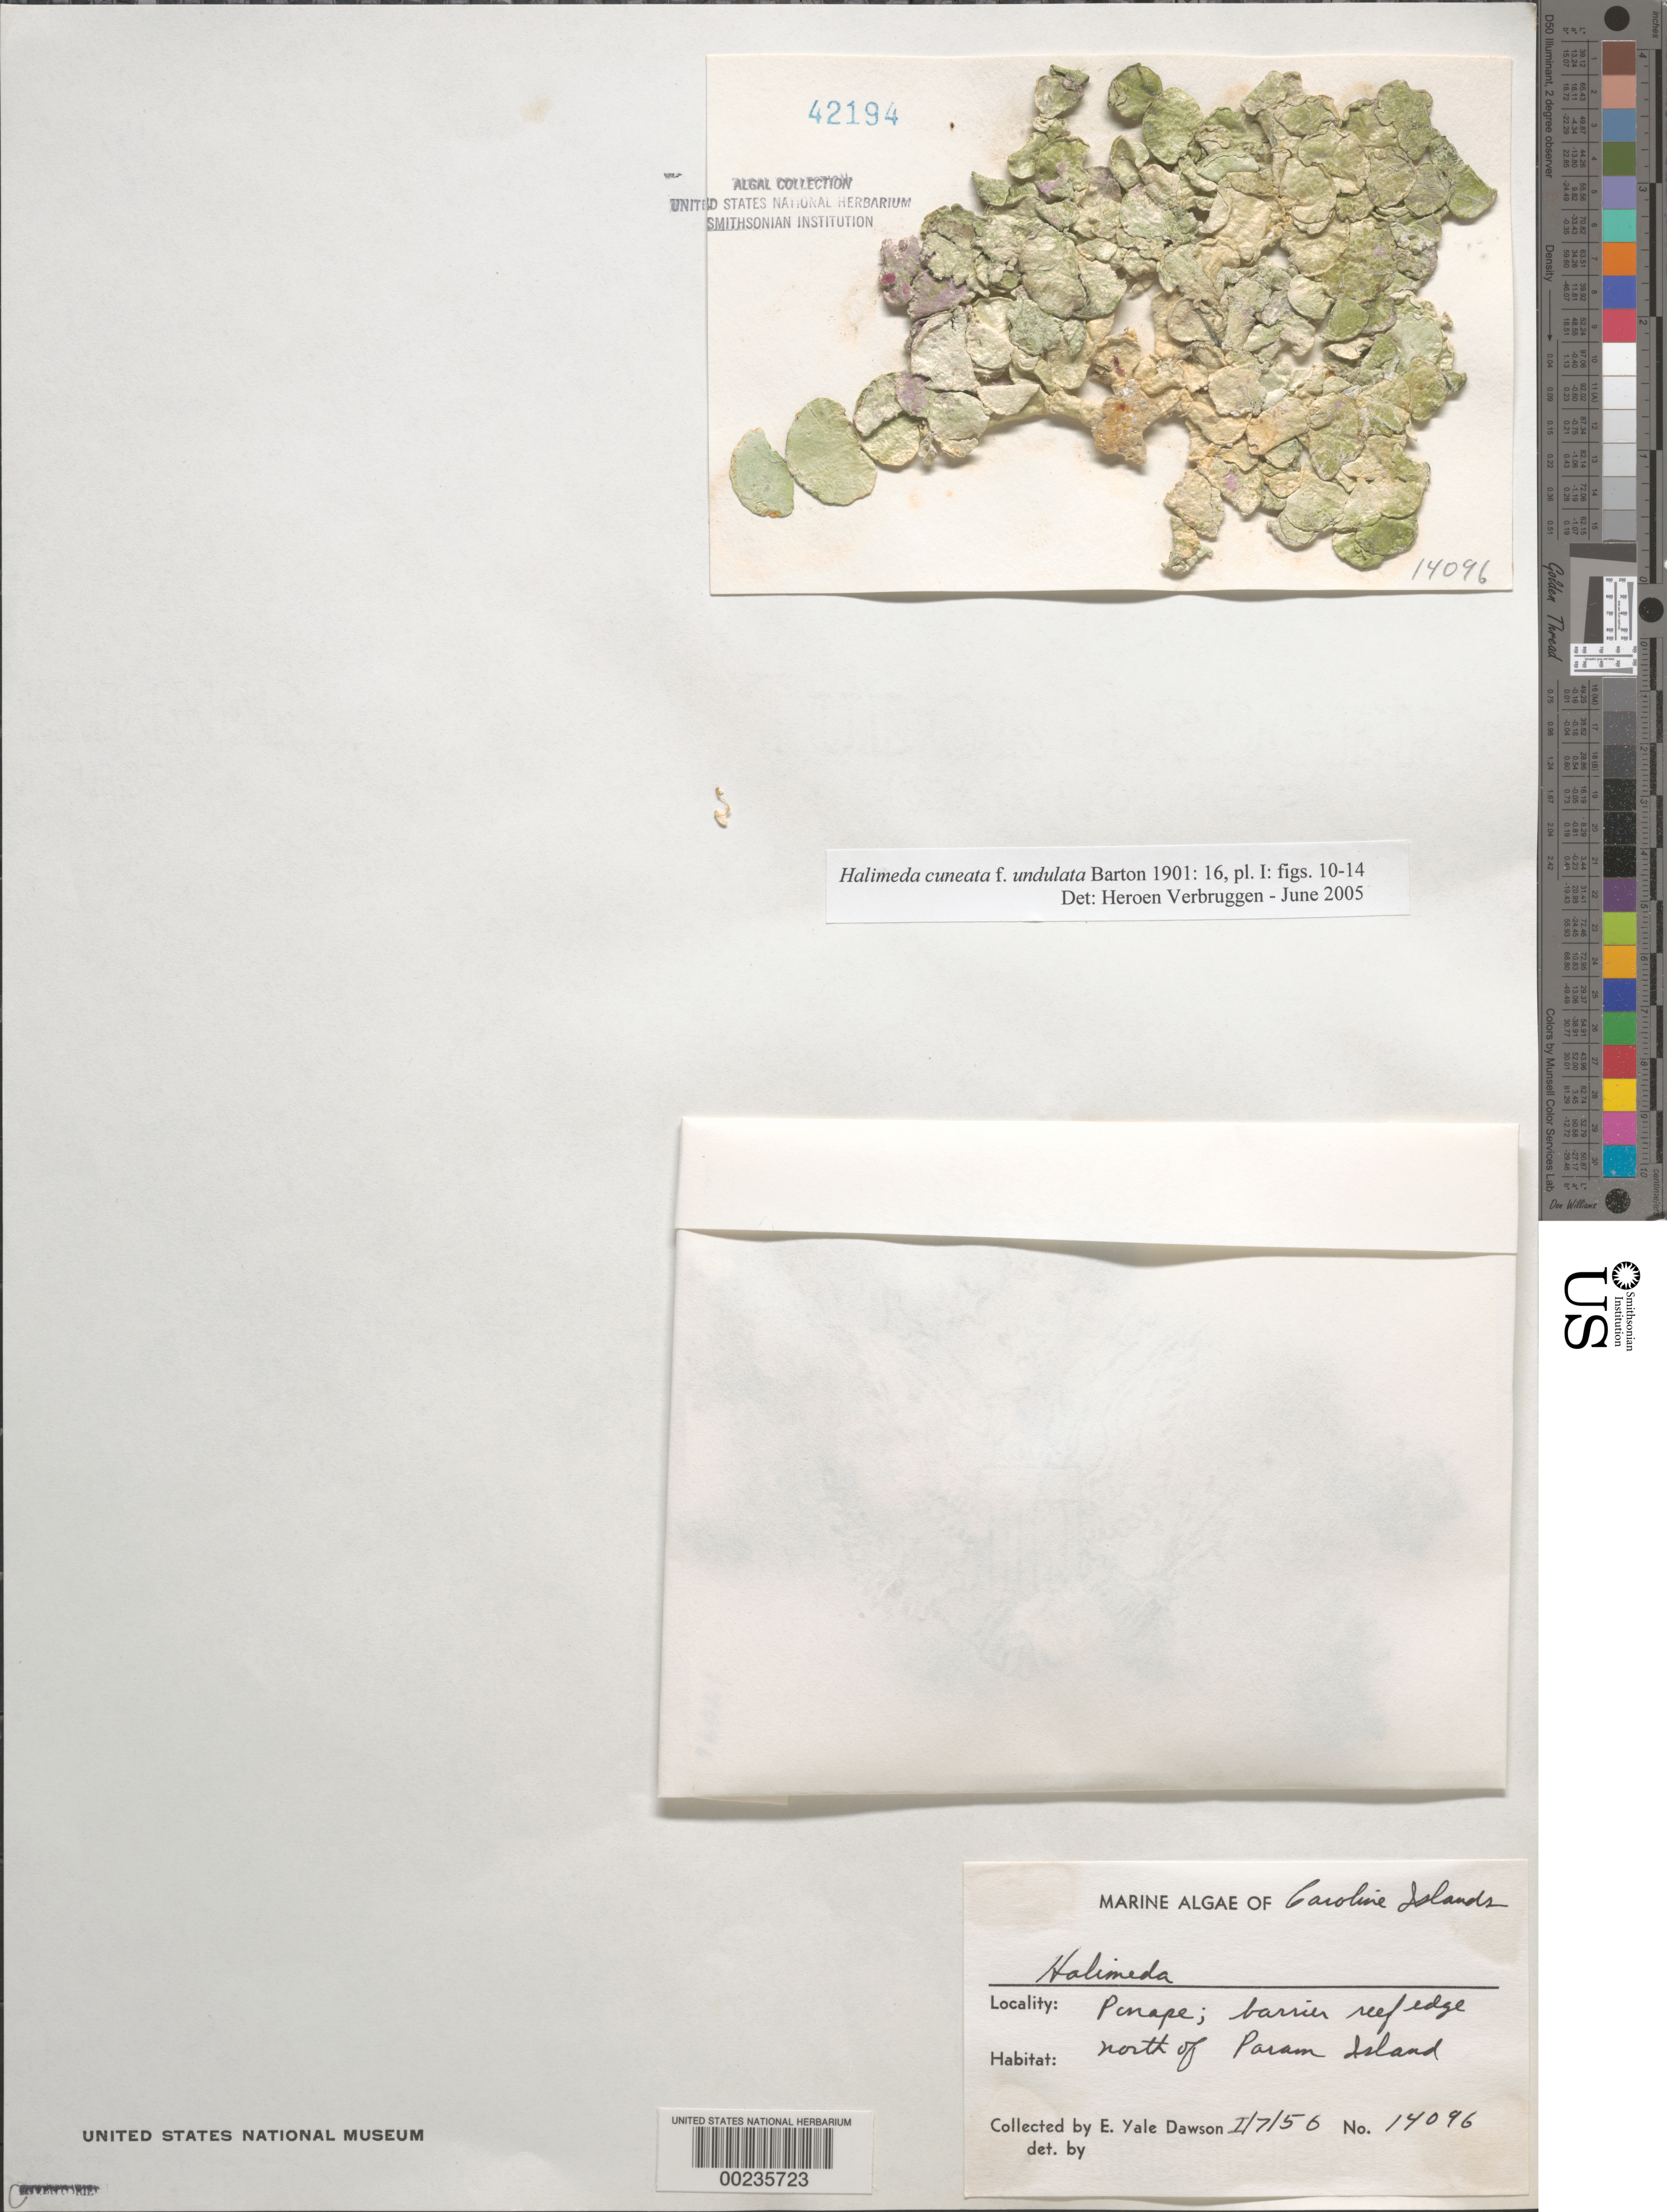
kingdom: Plantae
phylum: Chlorophyta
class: Ulvophyceae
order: Bryopsidales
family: Halimedaceae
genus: Halimeda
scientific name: Halimeda cuneata f. undulata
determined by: Verbruggen, H.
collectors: E. Y. Dawson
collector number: EYD 14096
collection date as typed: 07 Jan 1956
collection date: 1956-01-07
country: Micronesia, Federated States of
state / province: Truk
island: Parem [Param]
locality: Barrier reef edge north of island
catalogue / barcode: US 42194